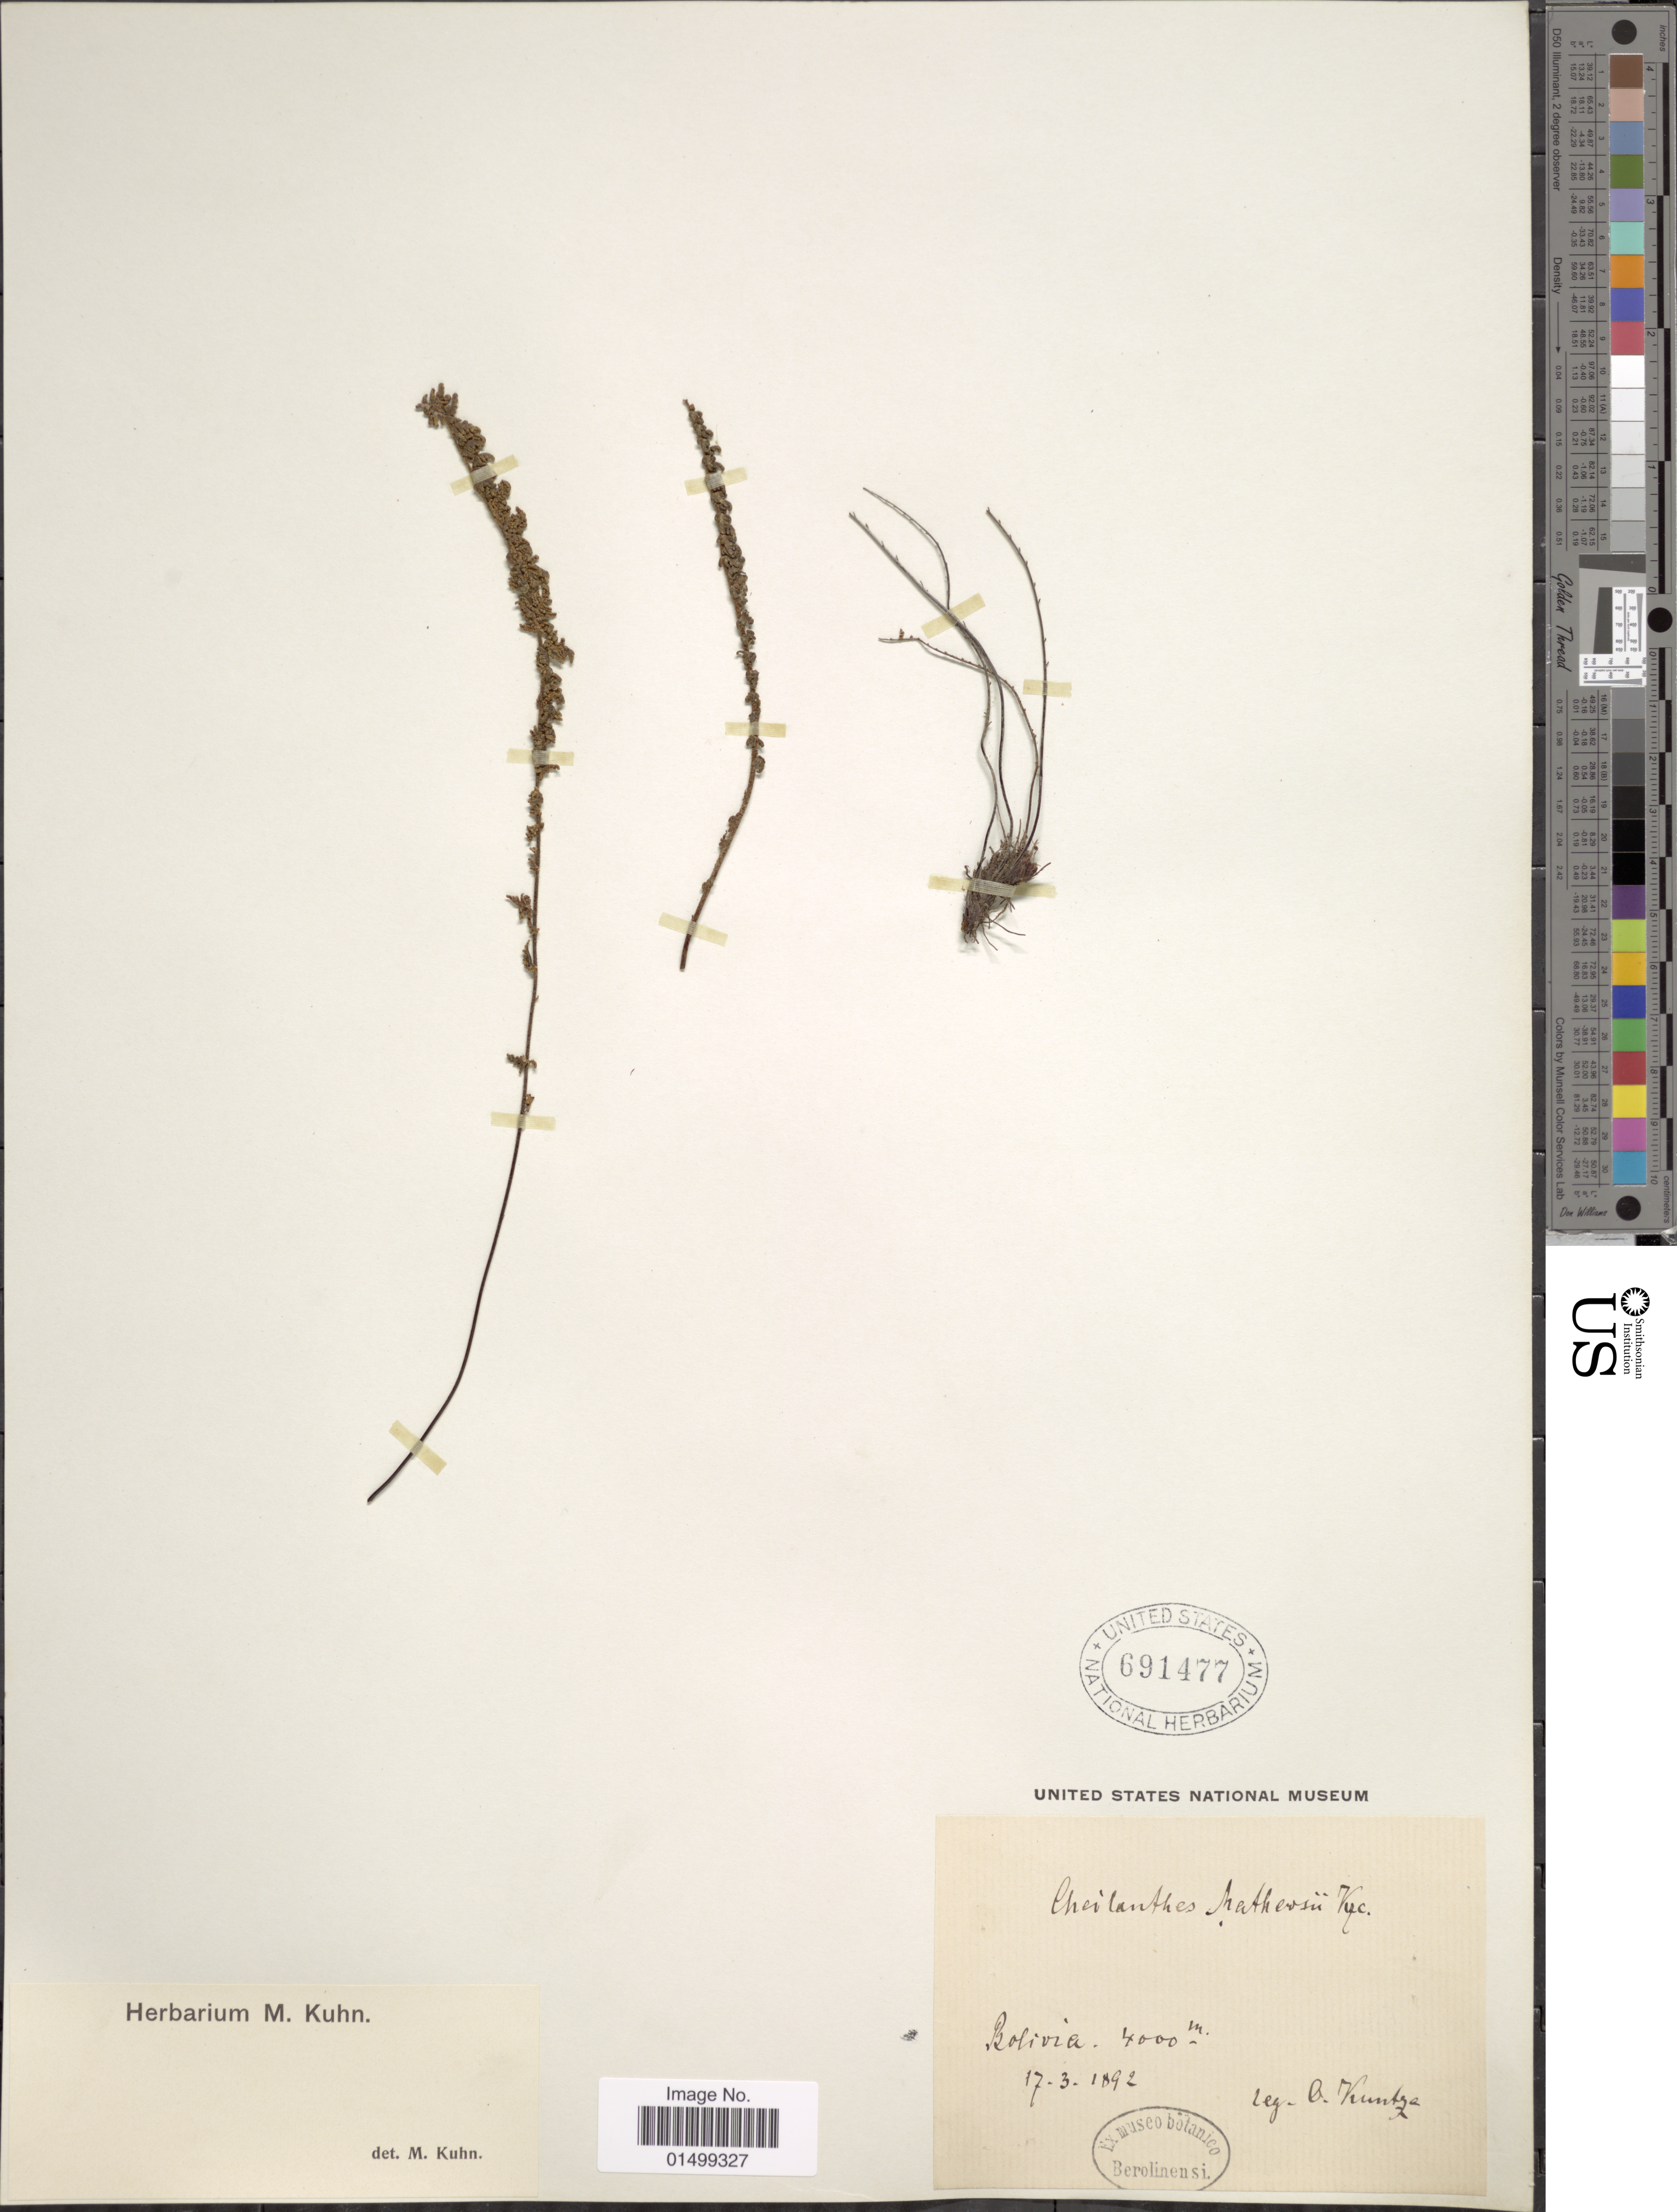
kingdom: Plantae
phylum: Tracheophyta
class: Polypodiopsida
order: Polypodiales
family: Pteridaceae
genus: Cheilanthes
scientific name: Cheilanthes pruinata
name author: Kaulf.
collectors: C.E.O. Kuntze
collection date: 1892-03-17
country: Bolivia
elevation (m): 4000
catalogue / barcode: US 691477